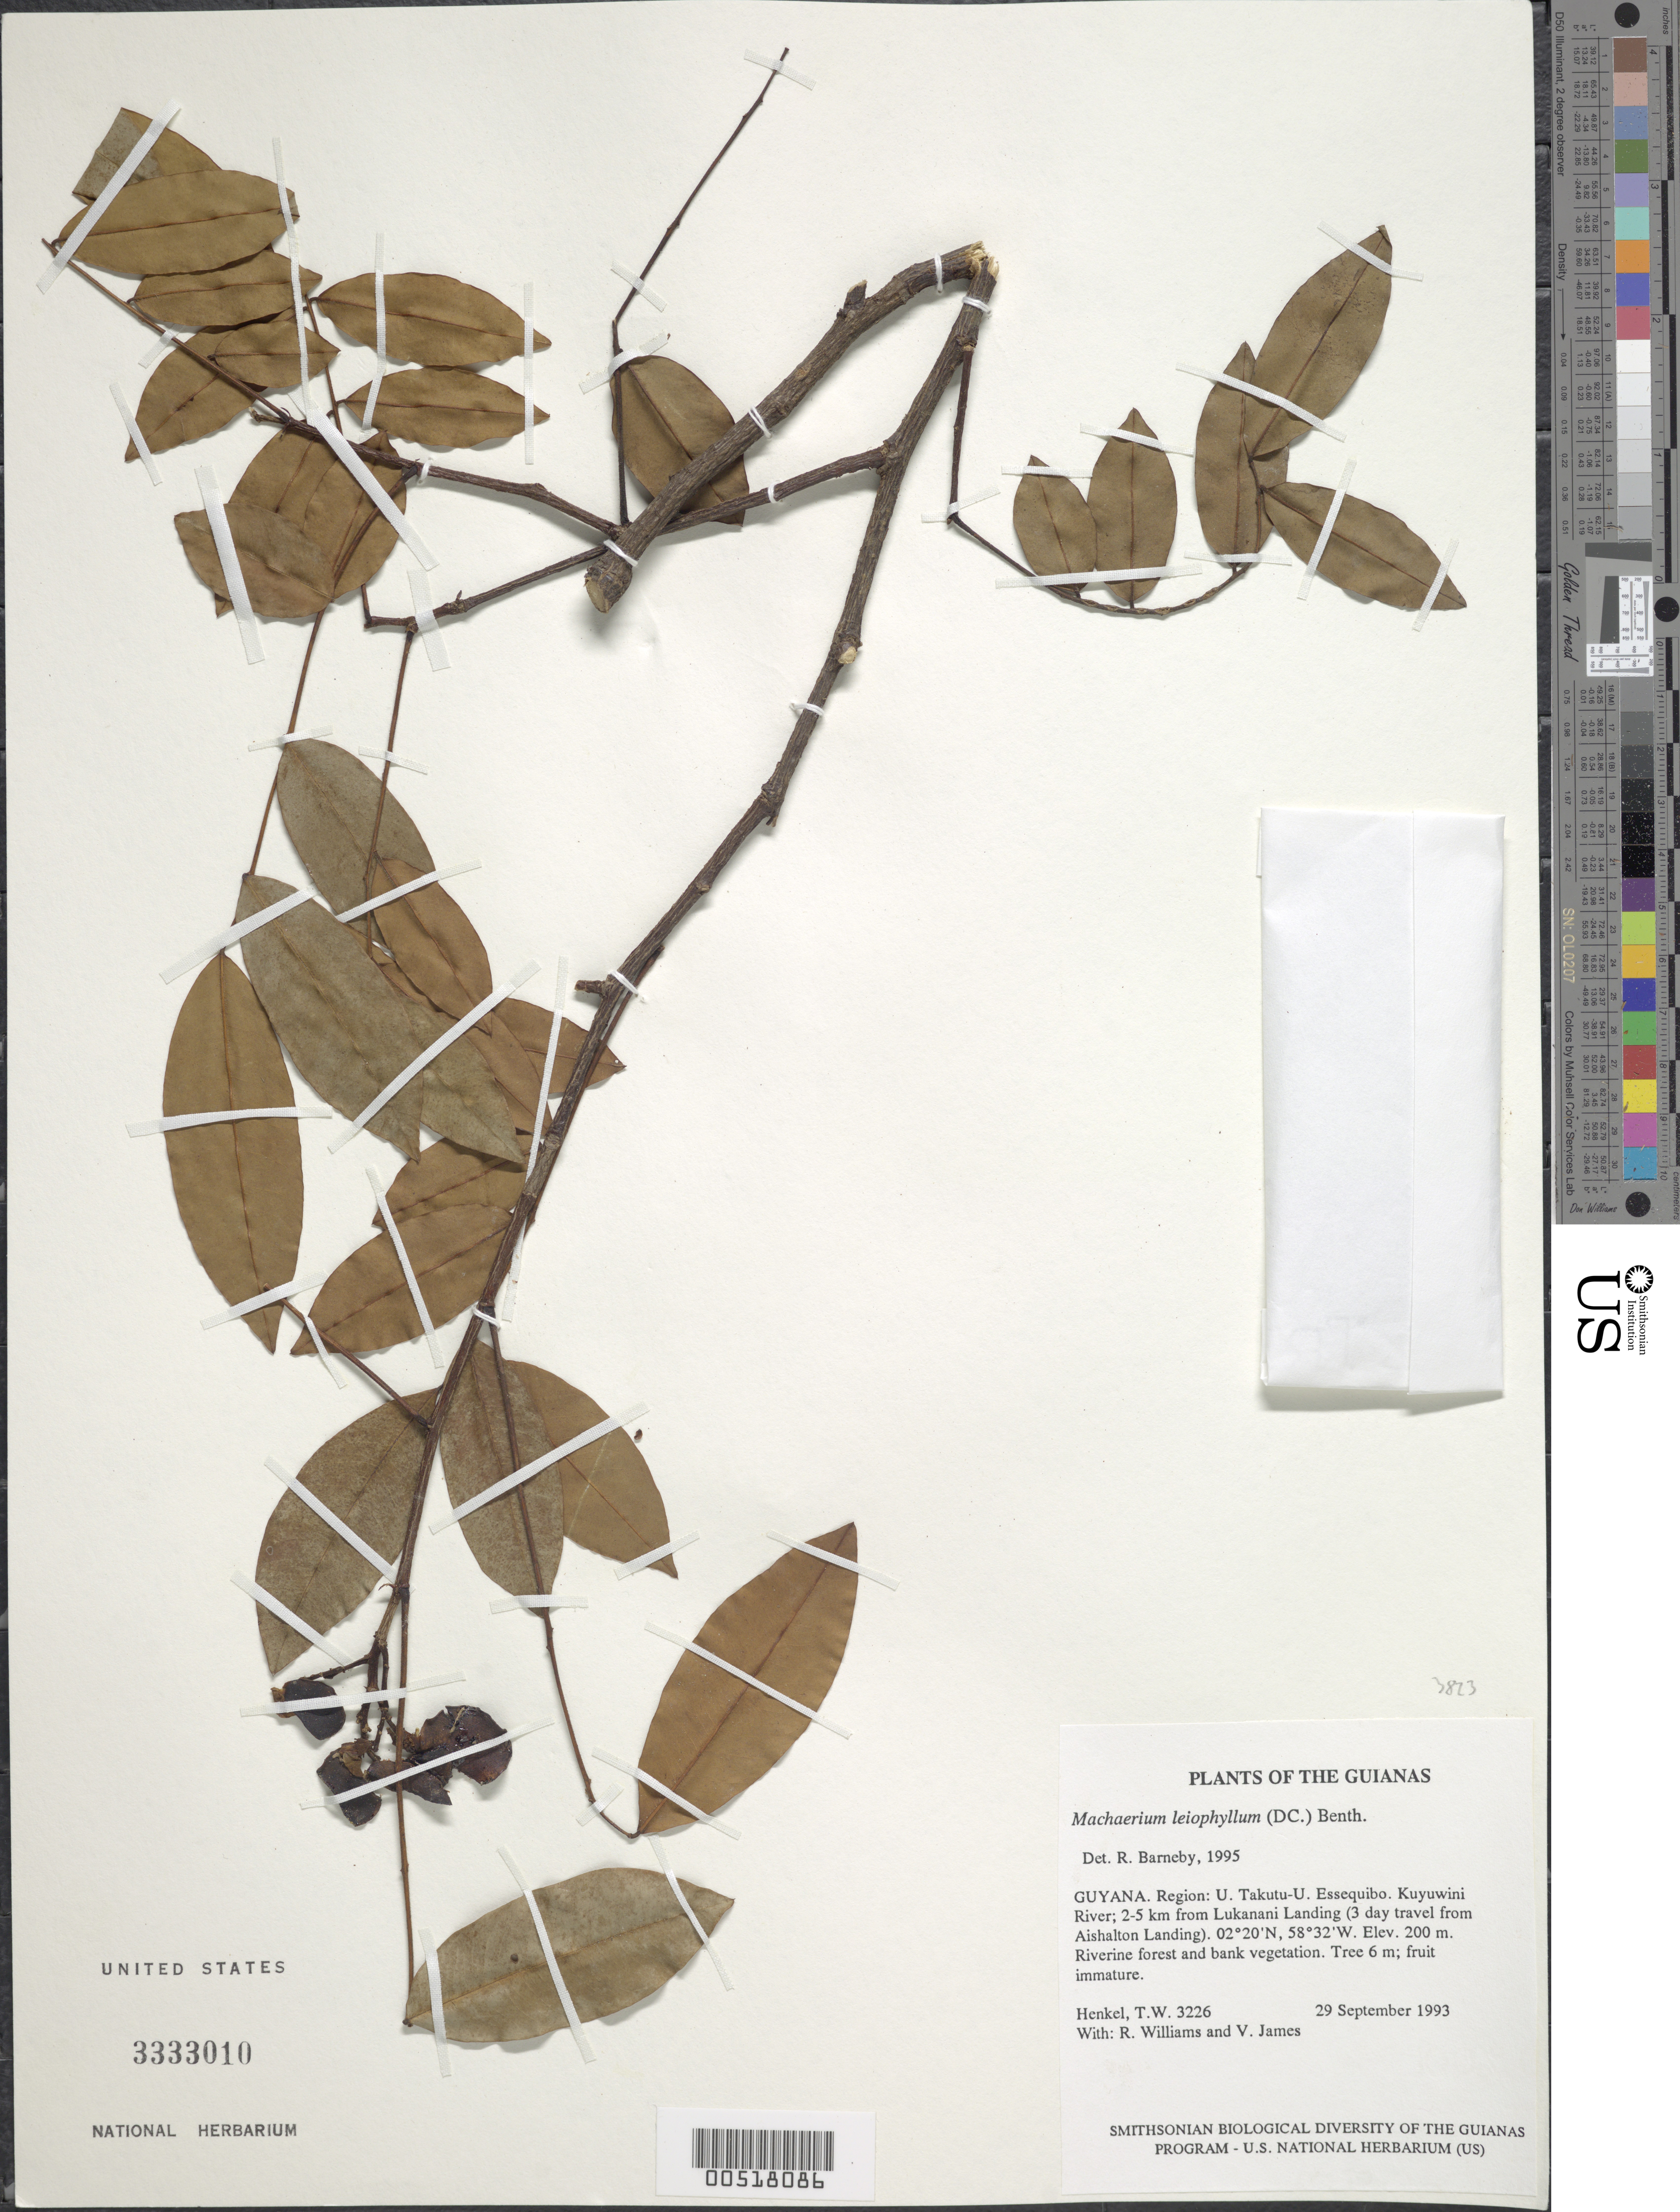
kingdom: Plantae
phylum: Tracheophyta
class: Magnoliopsida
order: Fabales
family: Fabaceae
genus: Machaerium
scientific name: Machaerium leiophyllum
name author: (DC.) Benth.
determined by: Barneby, Rupert C., (NY)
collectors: T. Henkel, R. Williams & V. James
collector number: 3226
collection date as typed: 29 September 1993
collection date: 1993-09-29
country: Guyana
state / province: U. Takutu-U. Essequibo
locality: Kuyuwini River; 2-5 km from Lukanani Landing (3 day travel from Aishalton Landing)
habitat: Riverine forest and bank vegetation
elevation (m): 200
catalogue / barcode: US 3333010